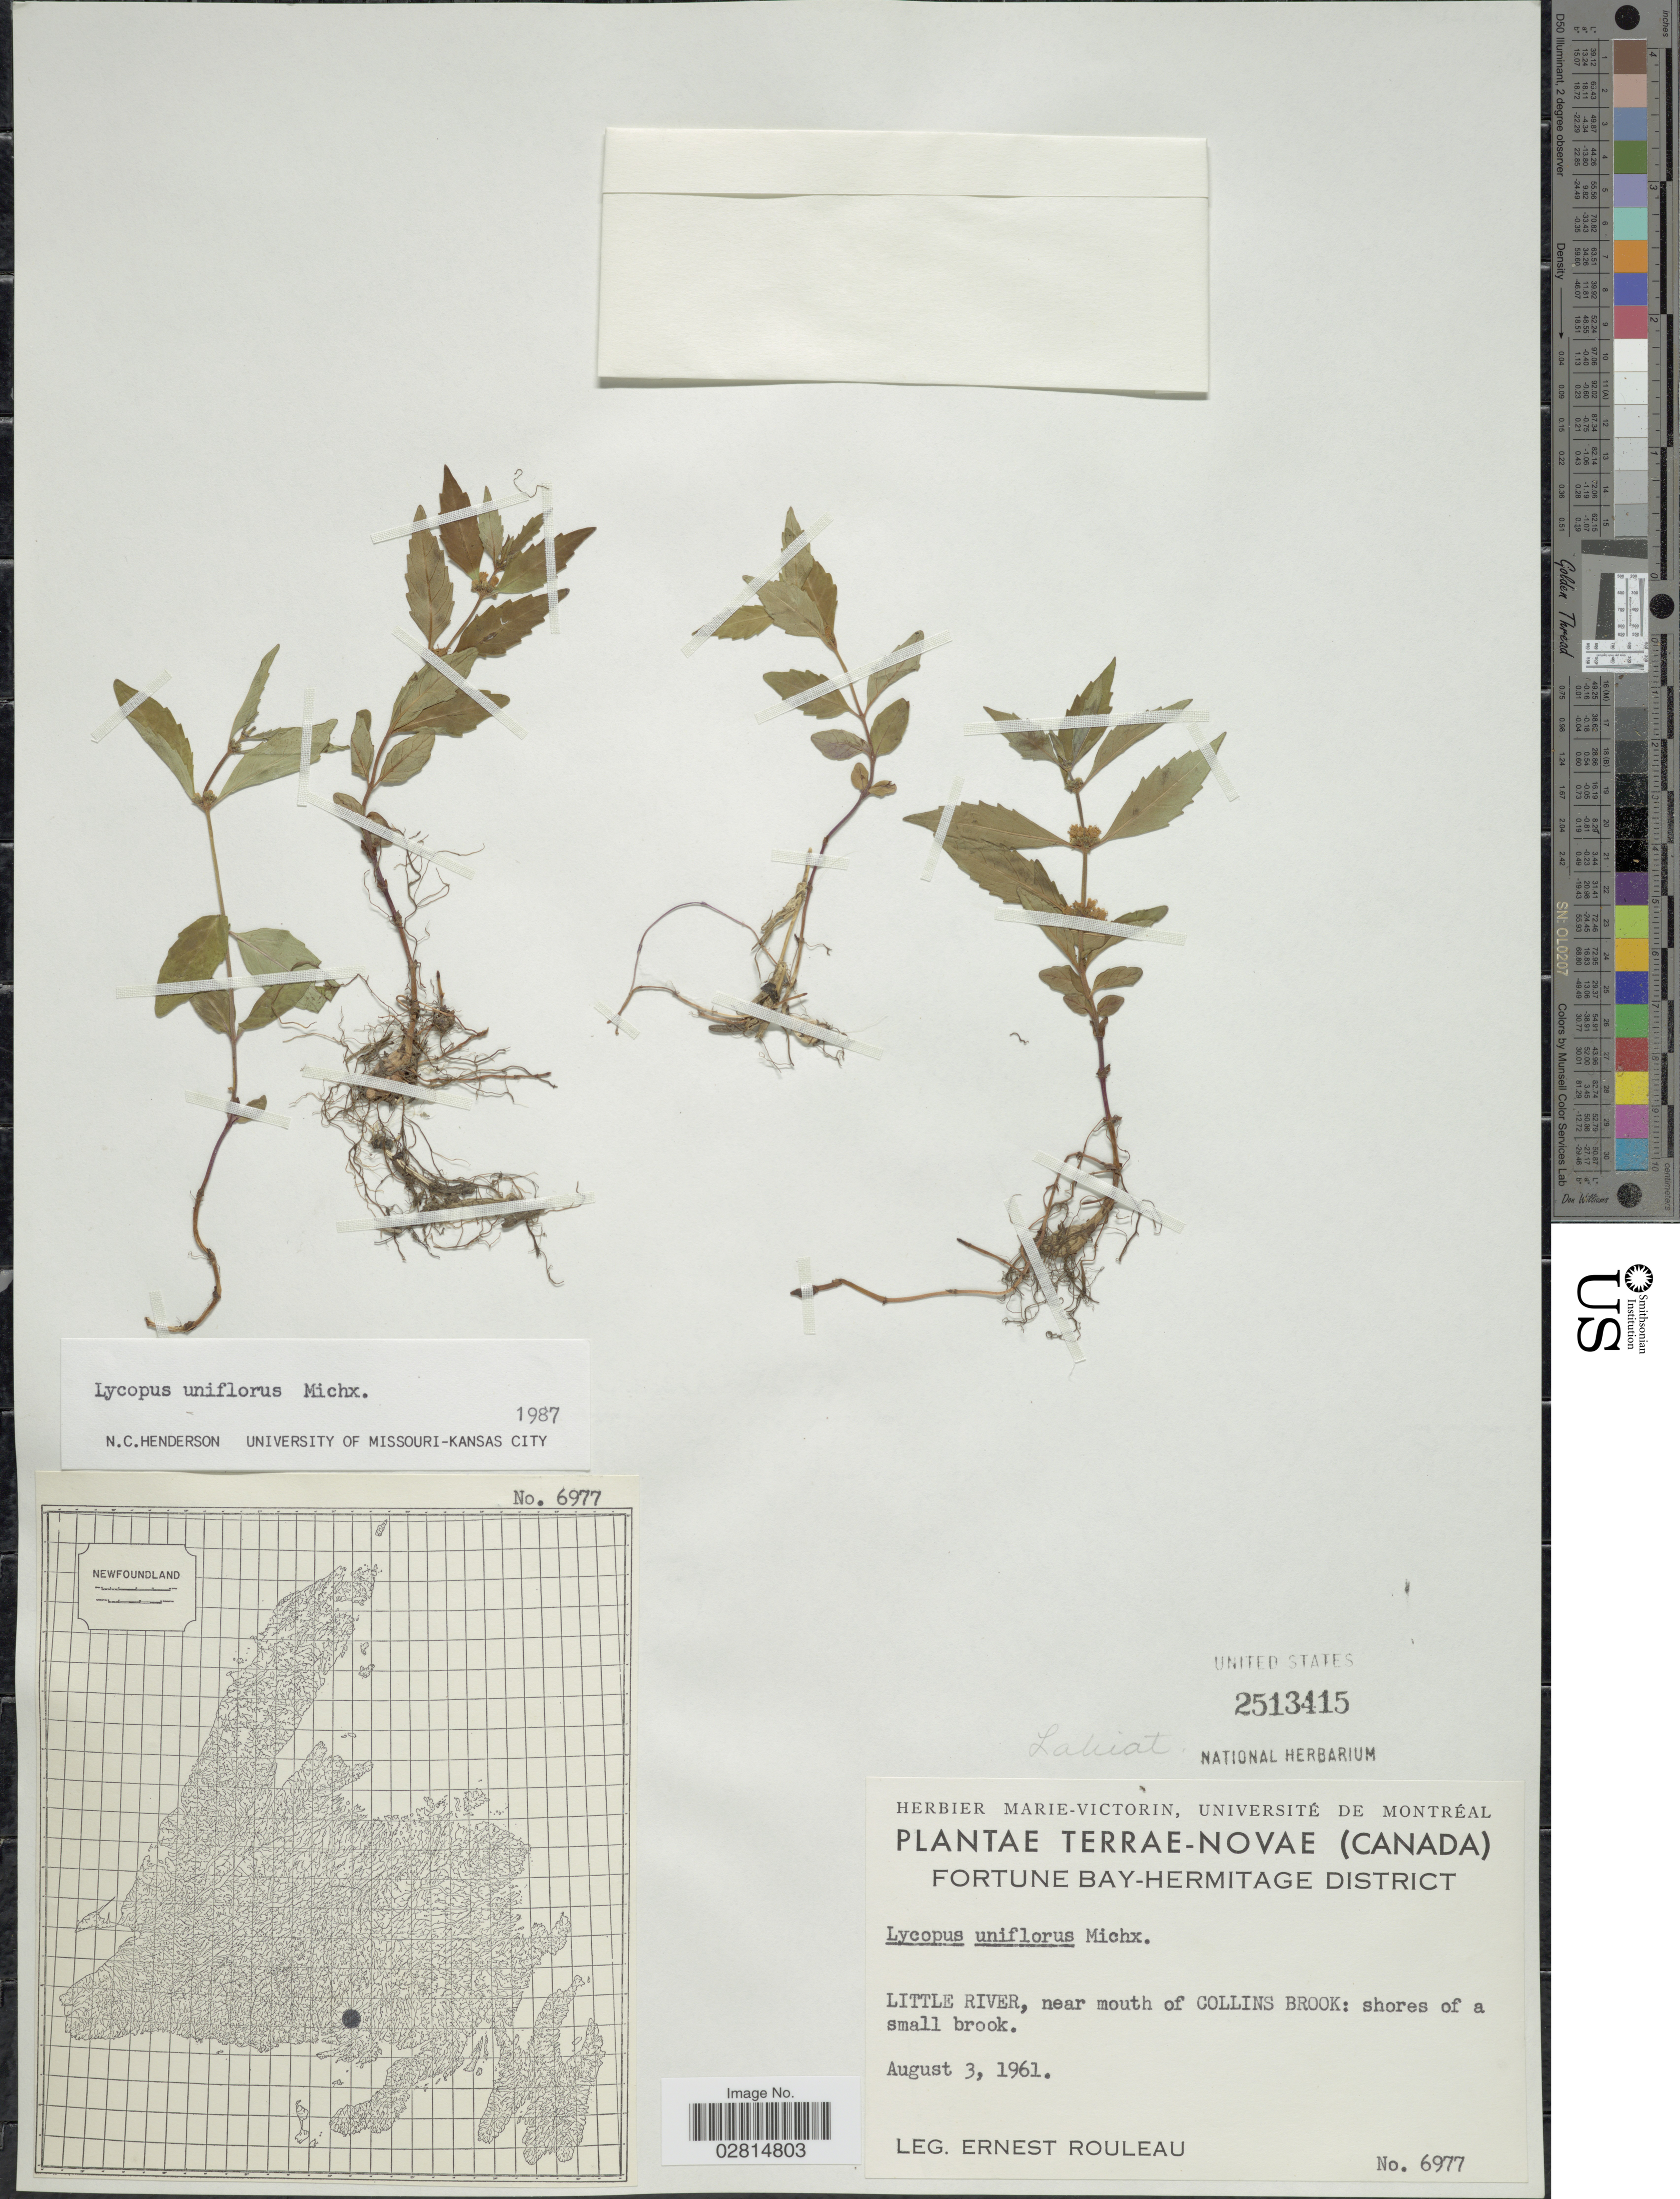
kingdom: Plantae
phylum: Tracheophyta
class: Magnoliopsida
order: Lamiales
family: Lamiaceae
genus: Lycopus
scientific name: Lycopus uniflorus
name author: Michx.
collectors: E. Rouleau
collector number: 6977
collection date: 1961-08-03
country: Canada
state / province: Newfoundland and Labrador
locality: Terrae-Novae, Fortune Bay-Hermitage District, Little River, near mouth of Collins Brook: shores of a small brook.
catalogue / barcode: US 2513415